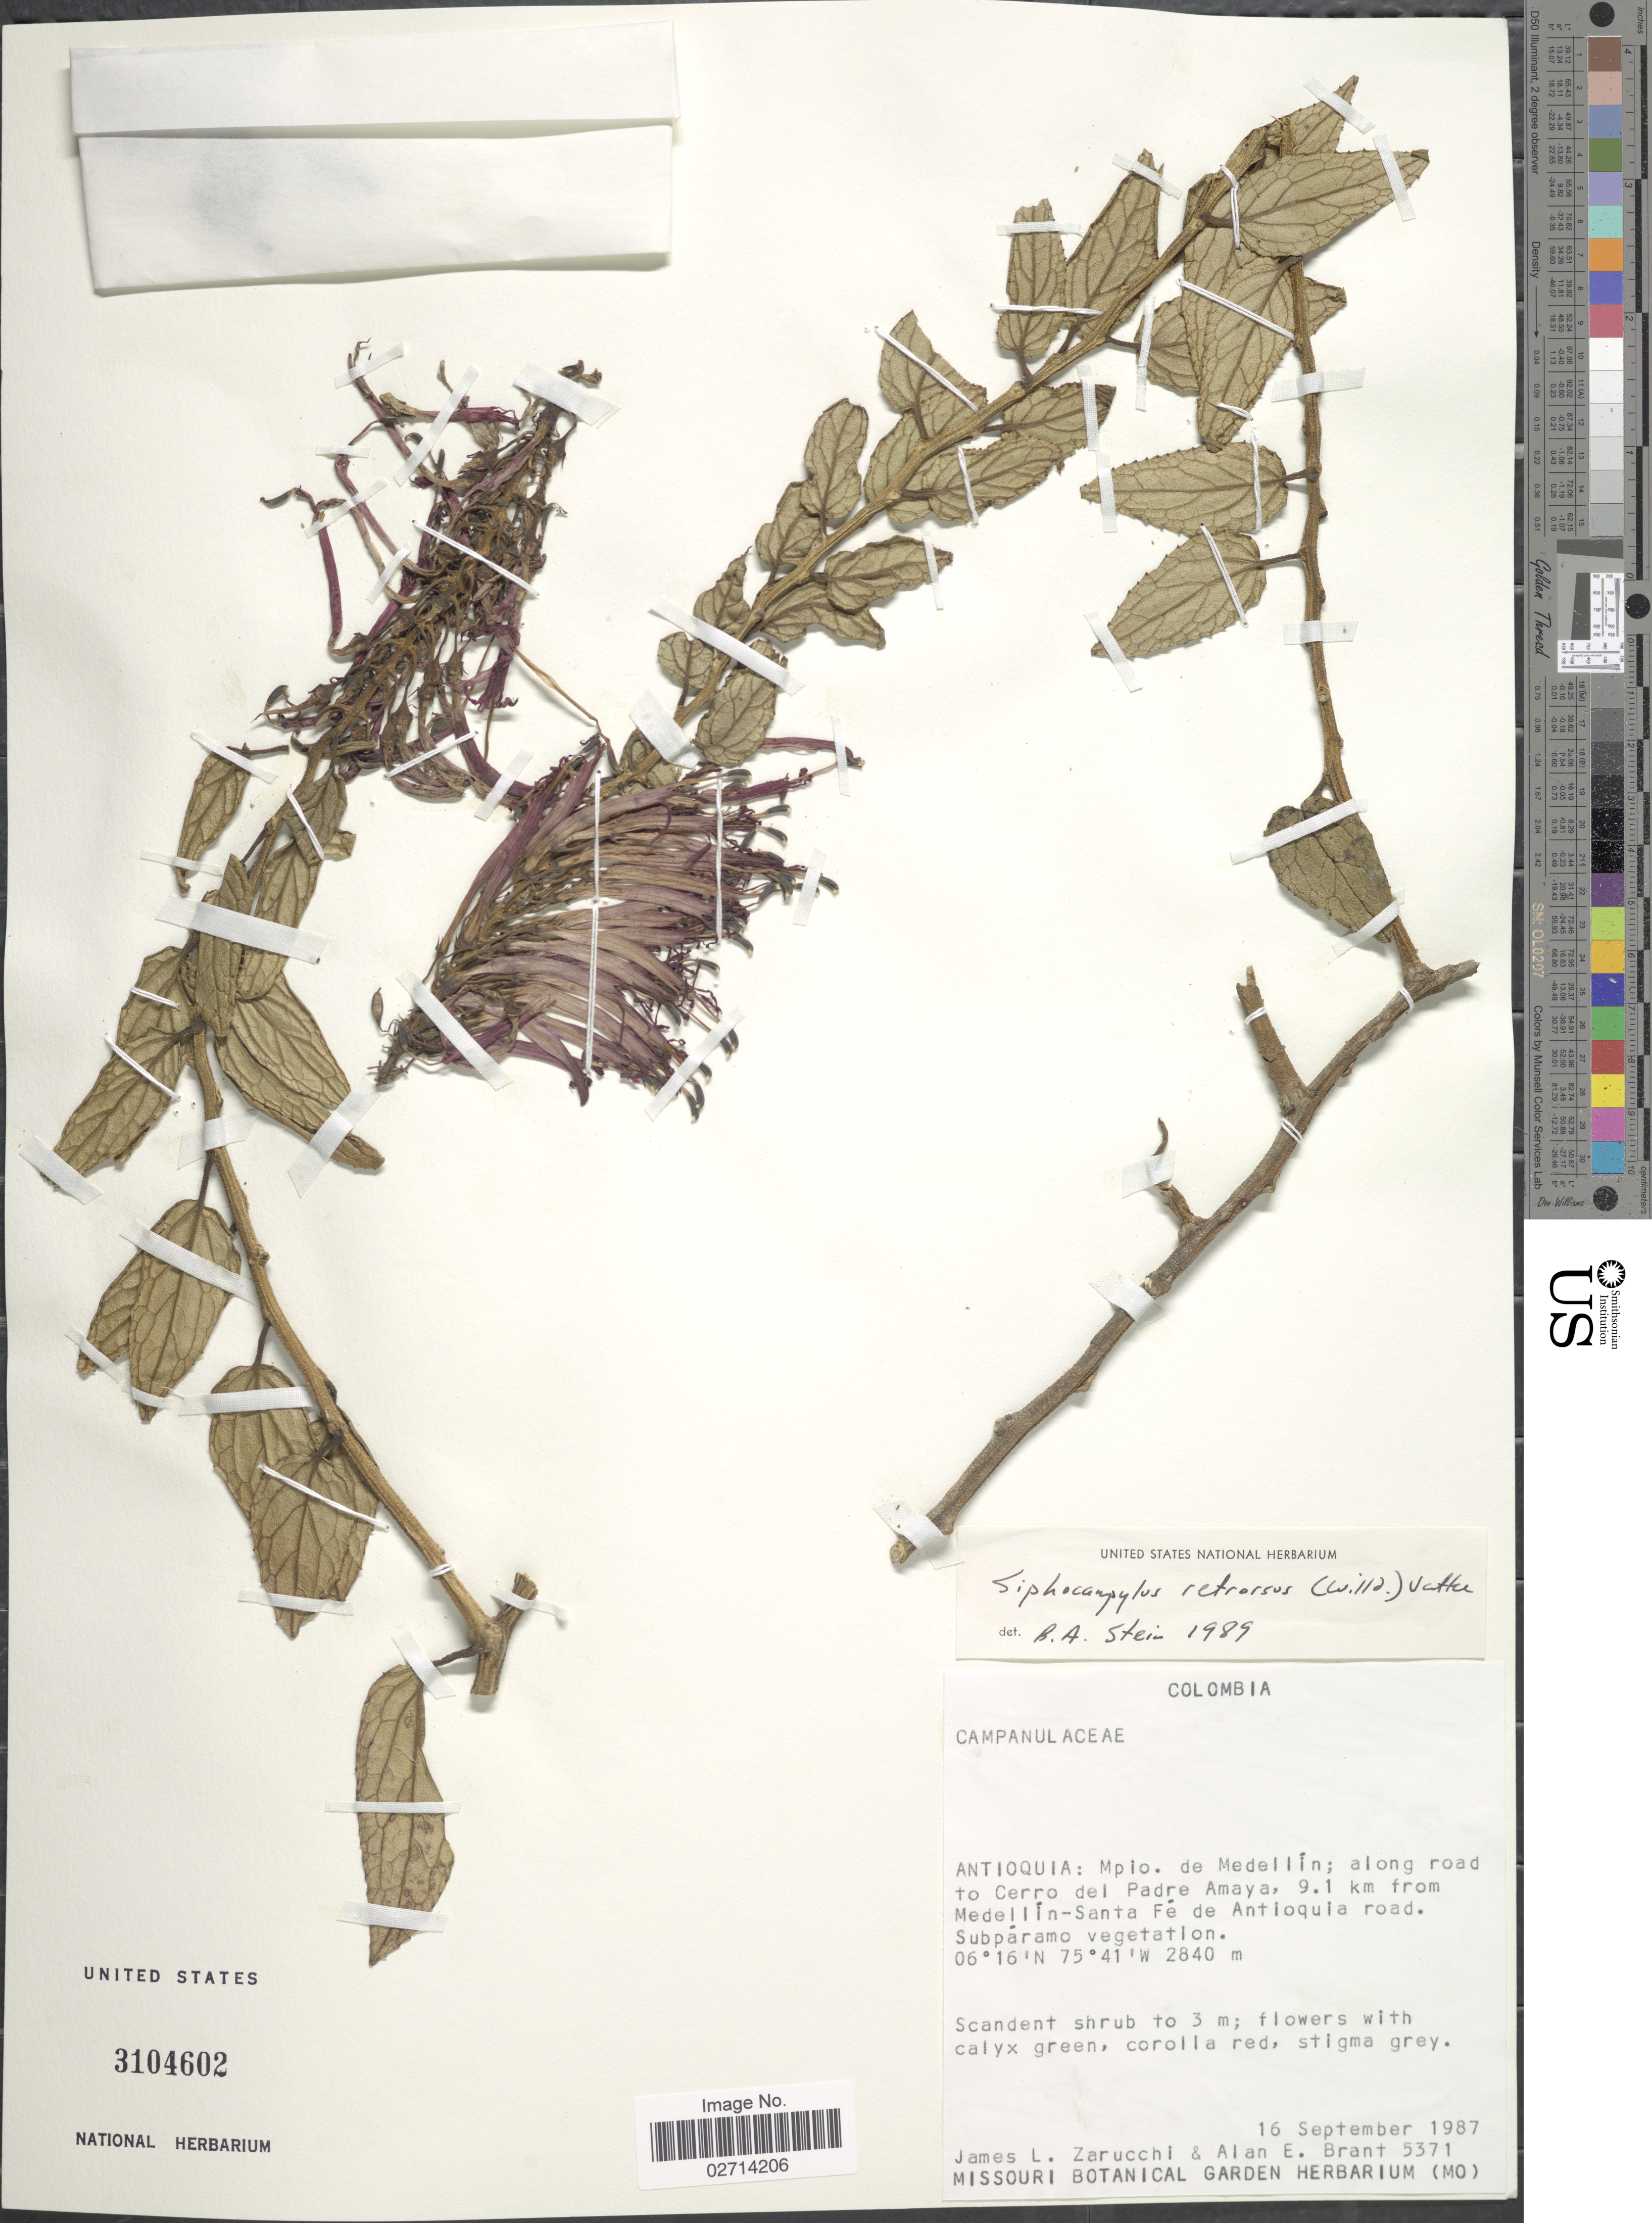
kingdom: Plantae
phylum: Tracheophyta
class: Magnoliopsida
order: Asterales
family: Campanulaceae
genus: Siphocampylus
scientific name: Siphocampylus retrorsus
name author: (Willd. ex Schult.) Vatke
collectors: J. L. Zarucchi & A. Brant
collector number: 5371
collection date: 1987-09-16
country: Colombia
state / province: Antioquia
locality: Mpio. de Medellin; along road to Cerro del Padre Amaya, 9.1 km from Medellin-Santa Fe de Antioquia road.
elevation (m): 2840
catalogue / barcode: US 3104602